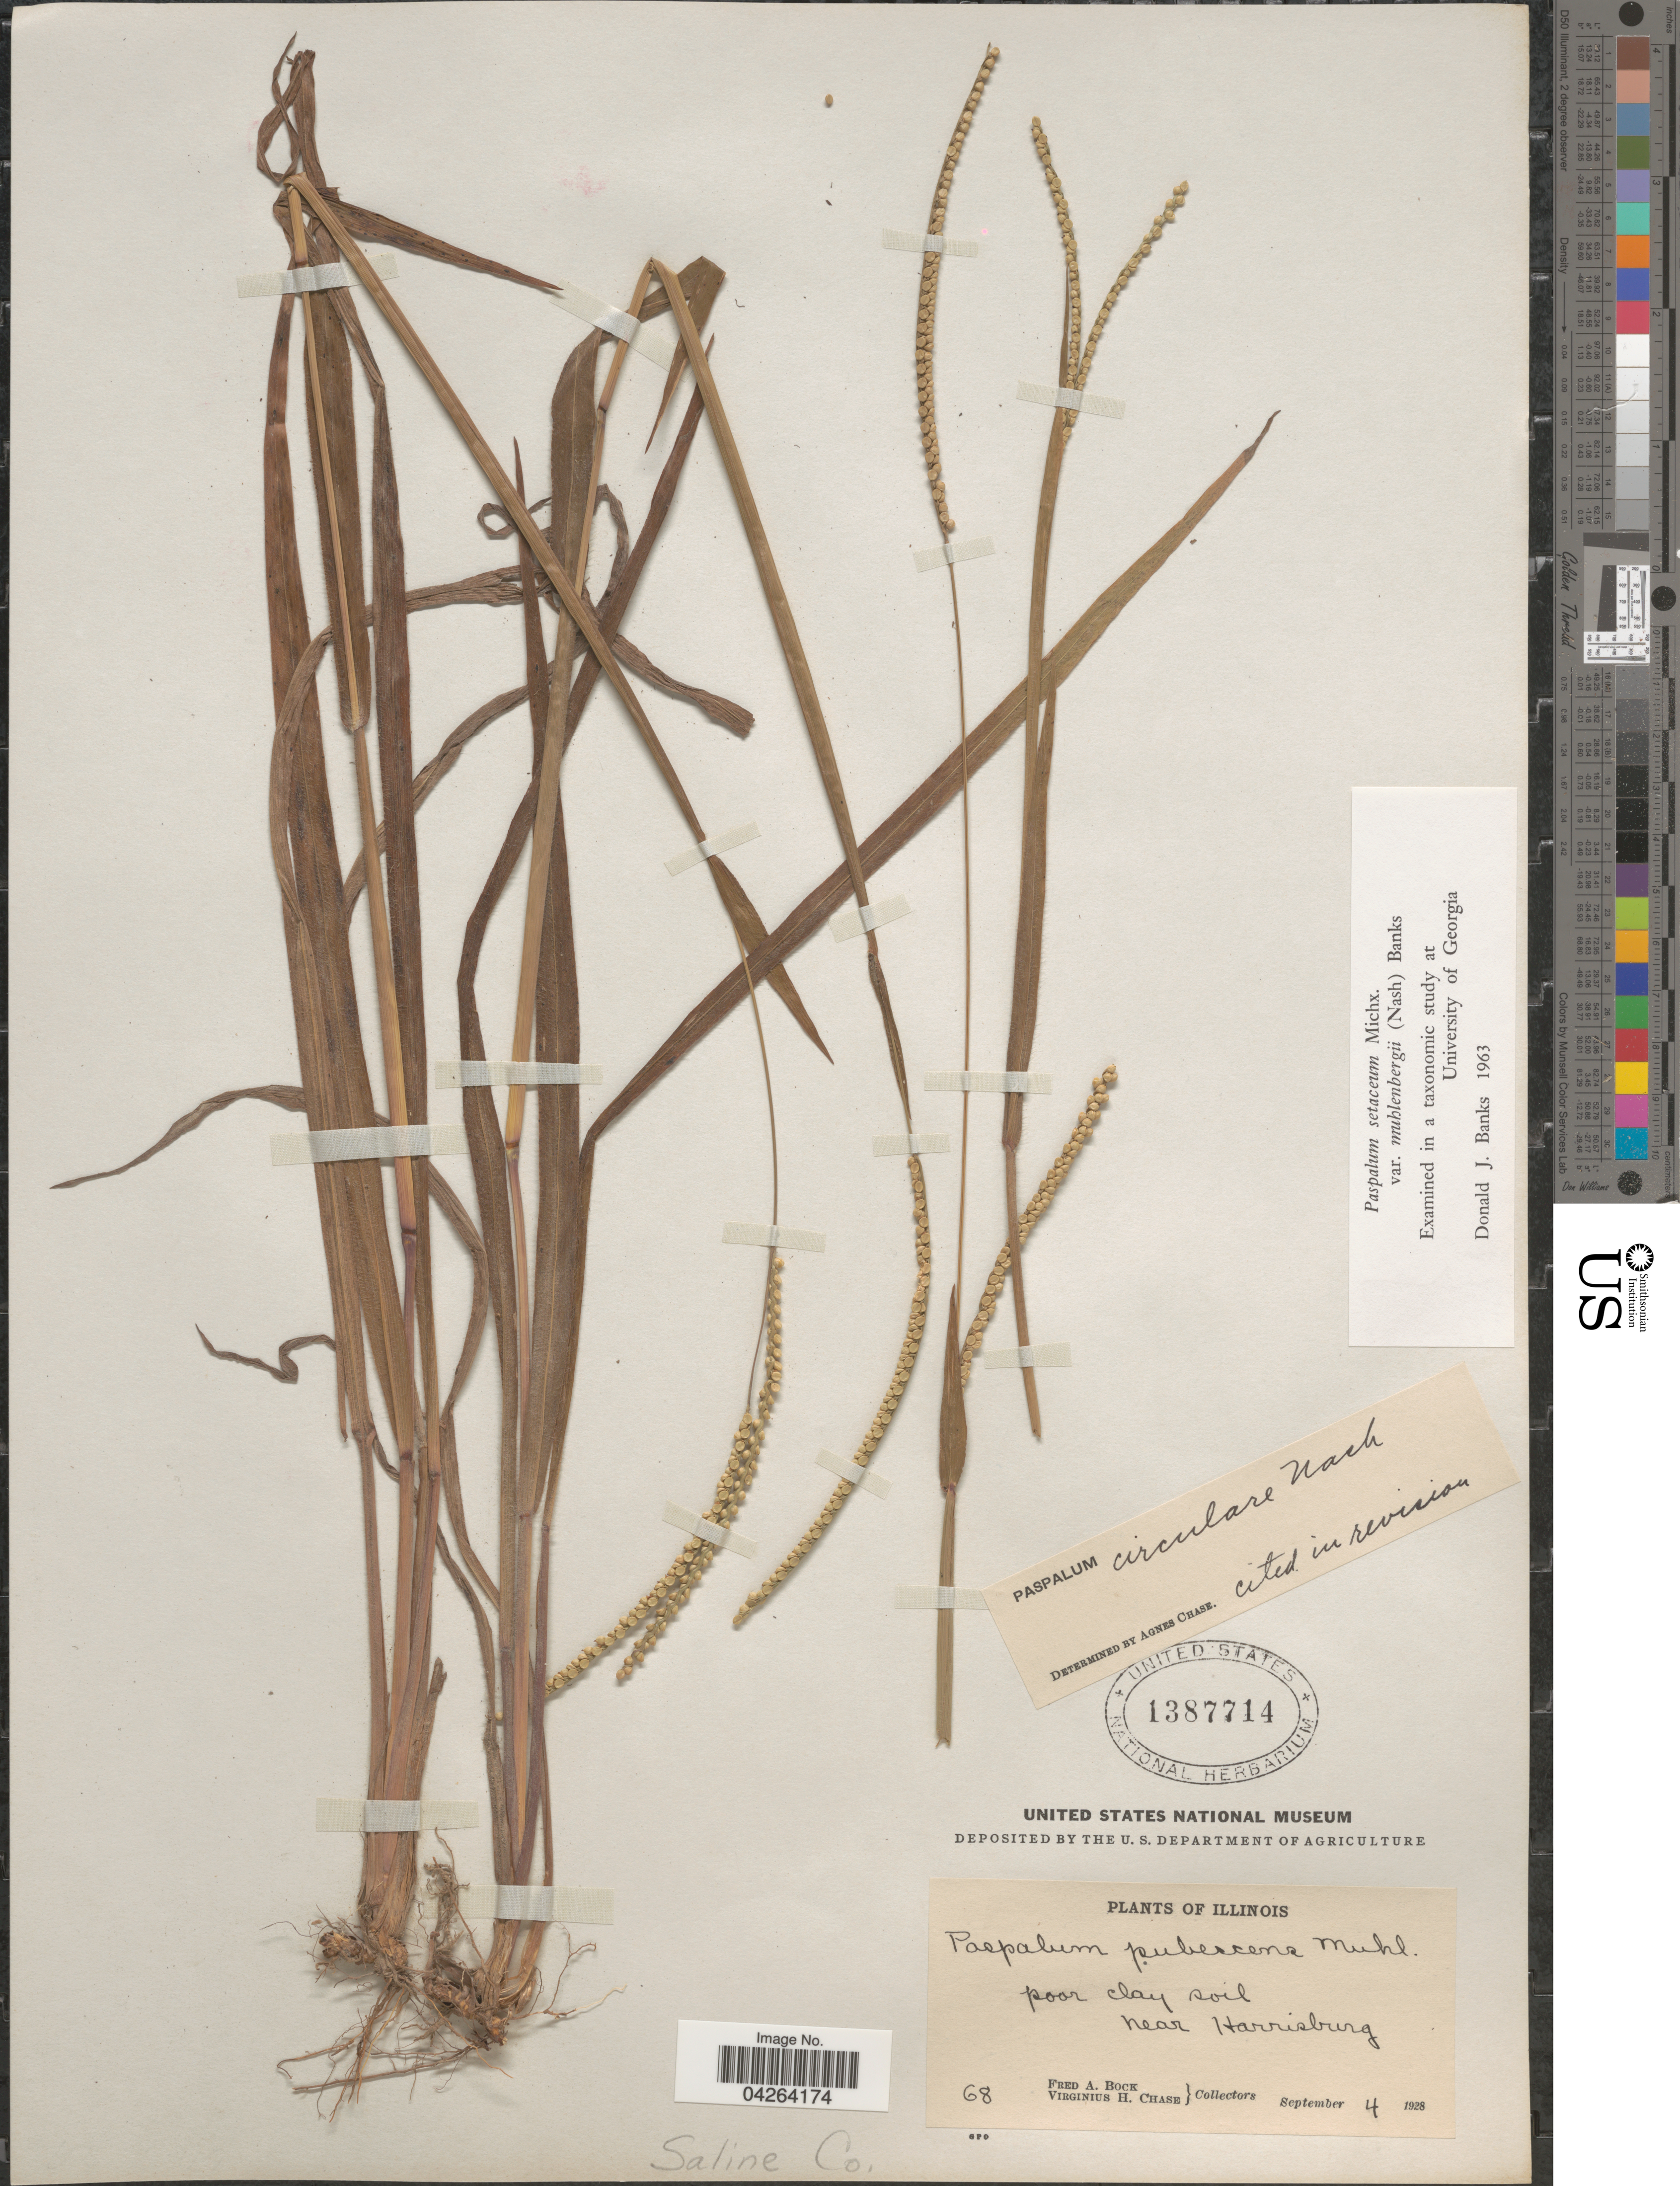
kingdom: Plantae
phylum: Tracheophyta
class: Liliopsida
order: Poales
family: Poaceae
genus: Paspalum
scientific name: Paspalum setaceum var. muhlenbergii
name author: (Nash) D.J. Banks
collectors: F. Bock & V. H. Chase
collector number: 68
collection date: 1928-09-04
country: United States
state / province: Illinois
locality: Poor clay soil near Harrisburg. Saline Co.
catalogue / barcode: US 1387714